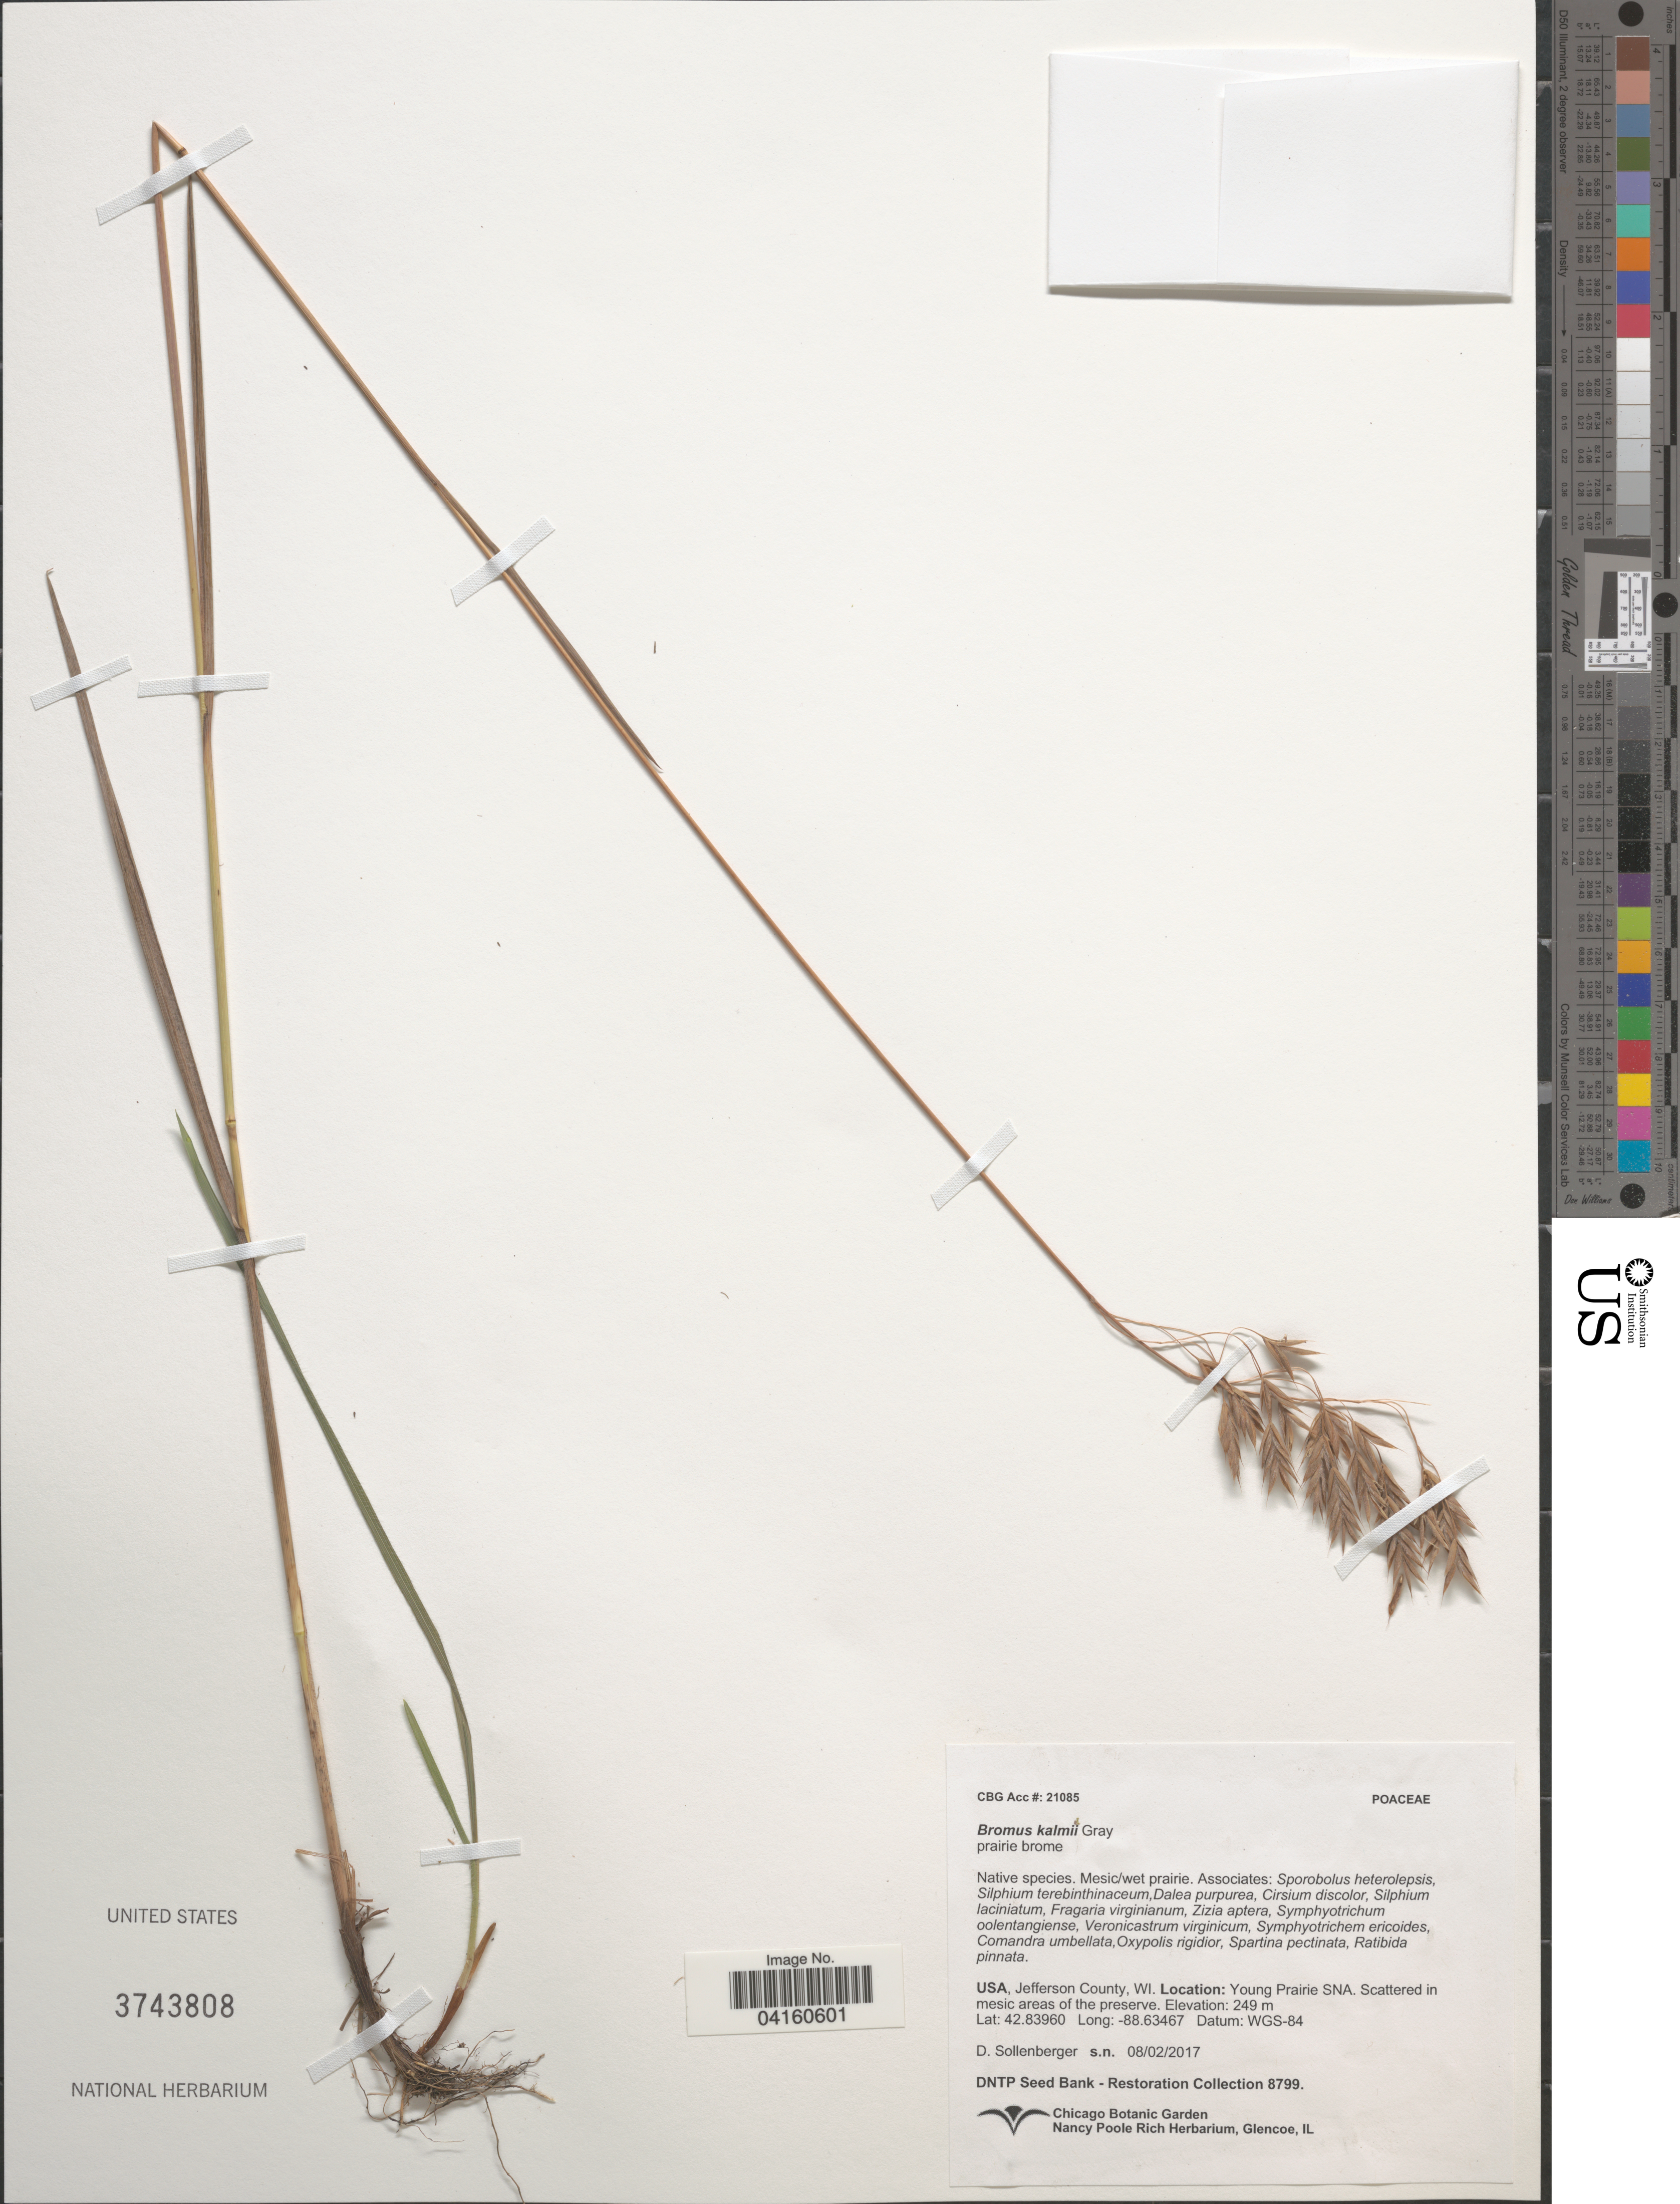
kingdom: Plantae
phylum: Tracheophyta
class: Liliopsida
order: Poales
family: Poaceae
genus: Bromus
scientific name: Bromus kalmii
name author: A. Gray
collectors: D. Sollenberger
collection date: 2017-08-02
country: United States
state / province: Wisconsin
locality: Jefferson County. Young Prairie SNA.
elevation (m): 249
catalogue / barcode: US 3743808